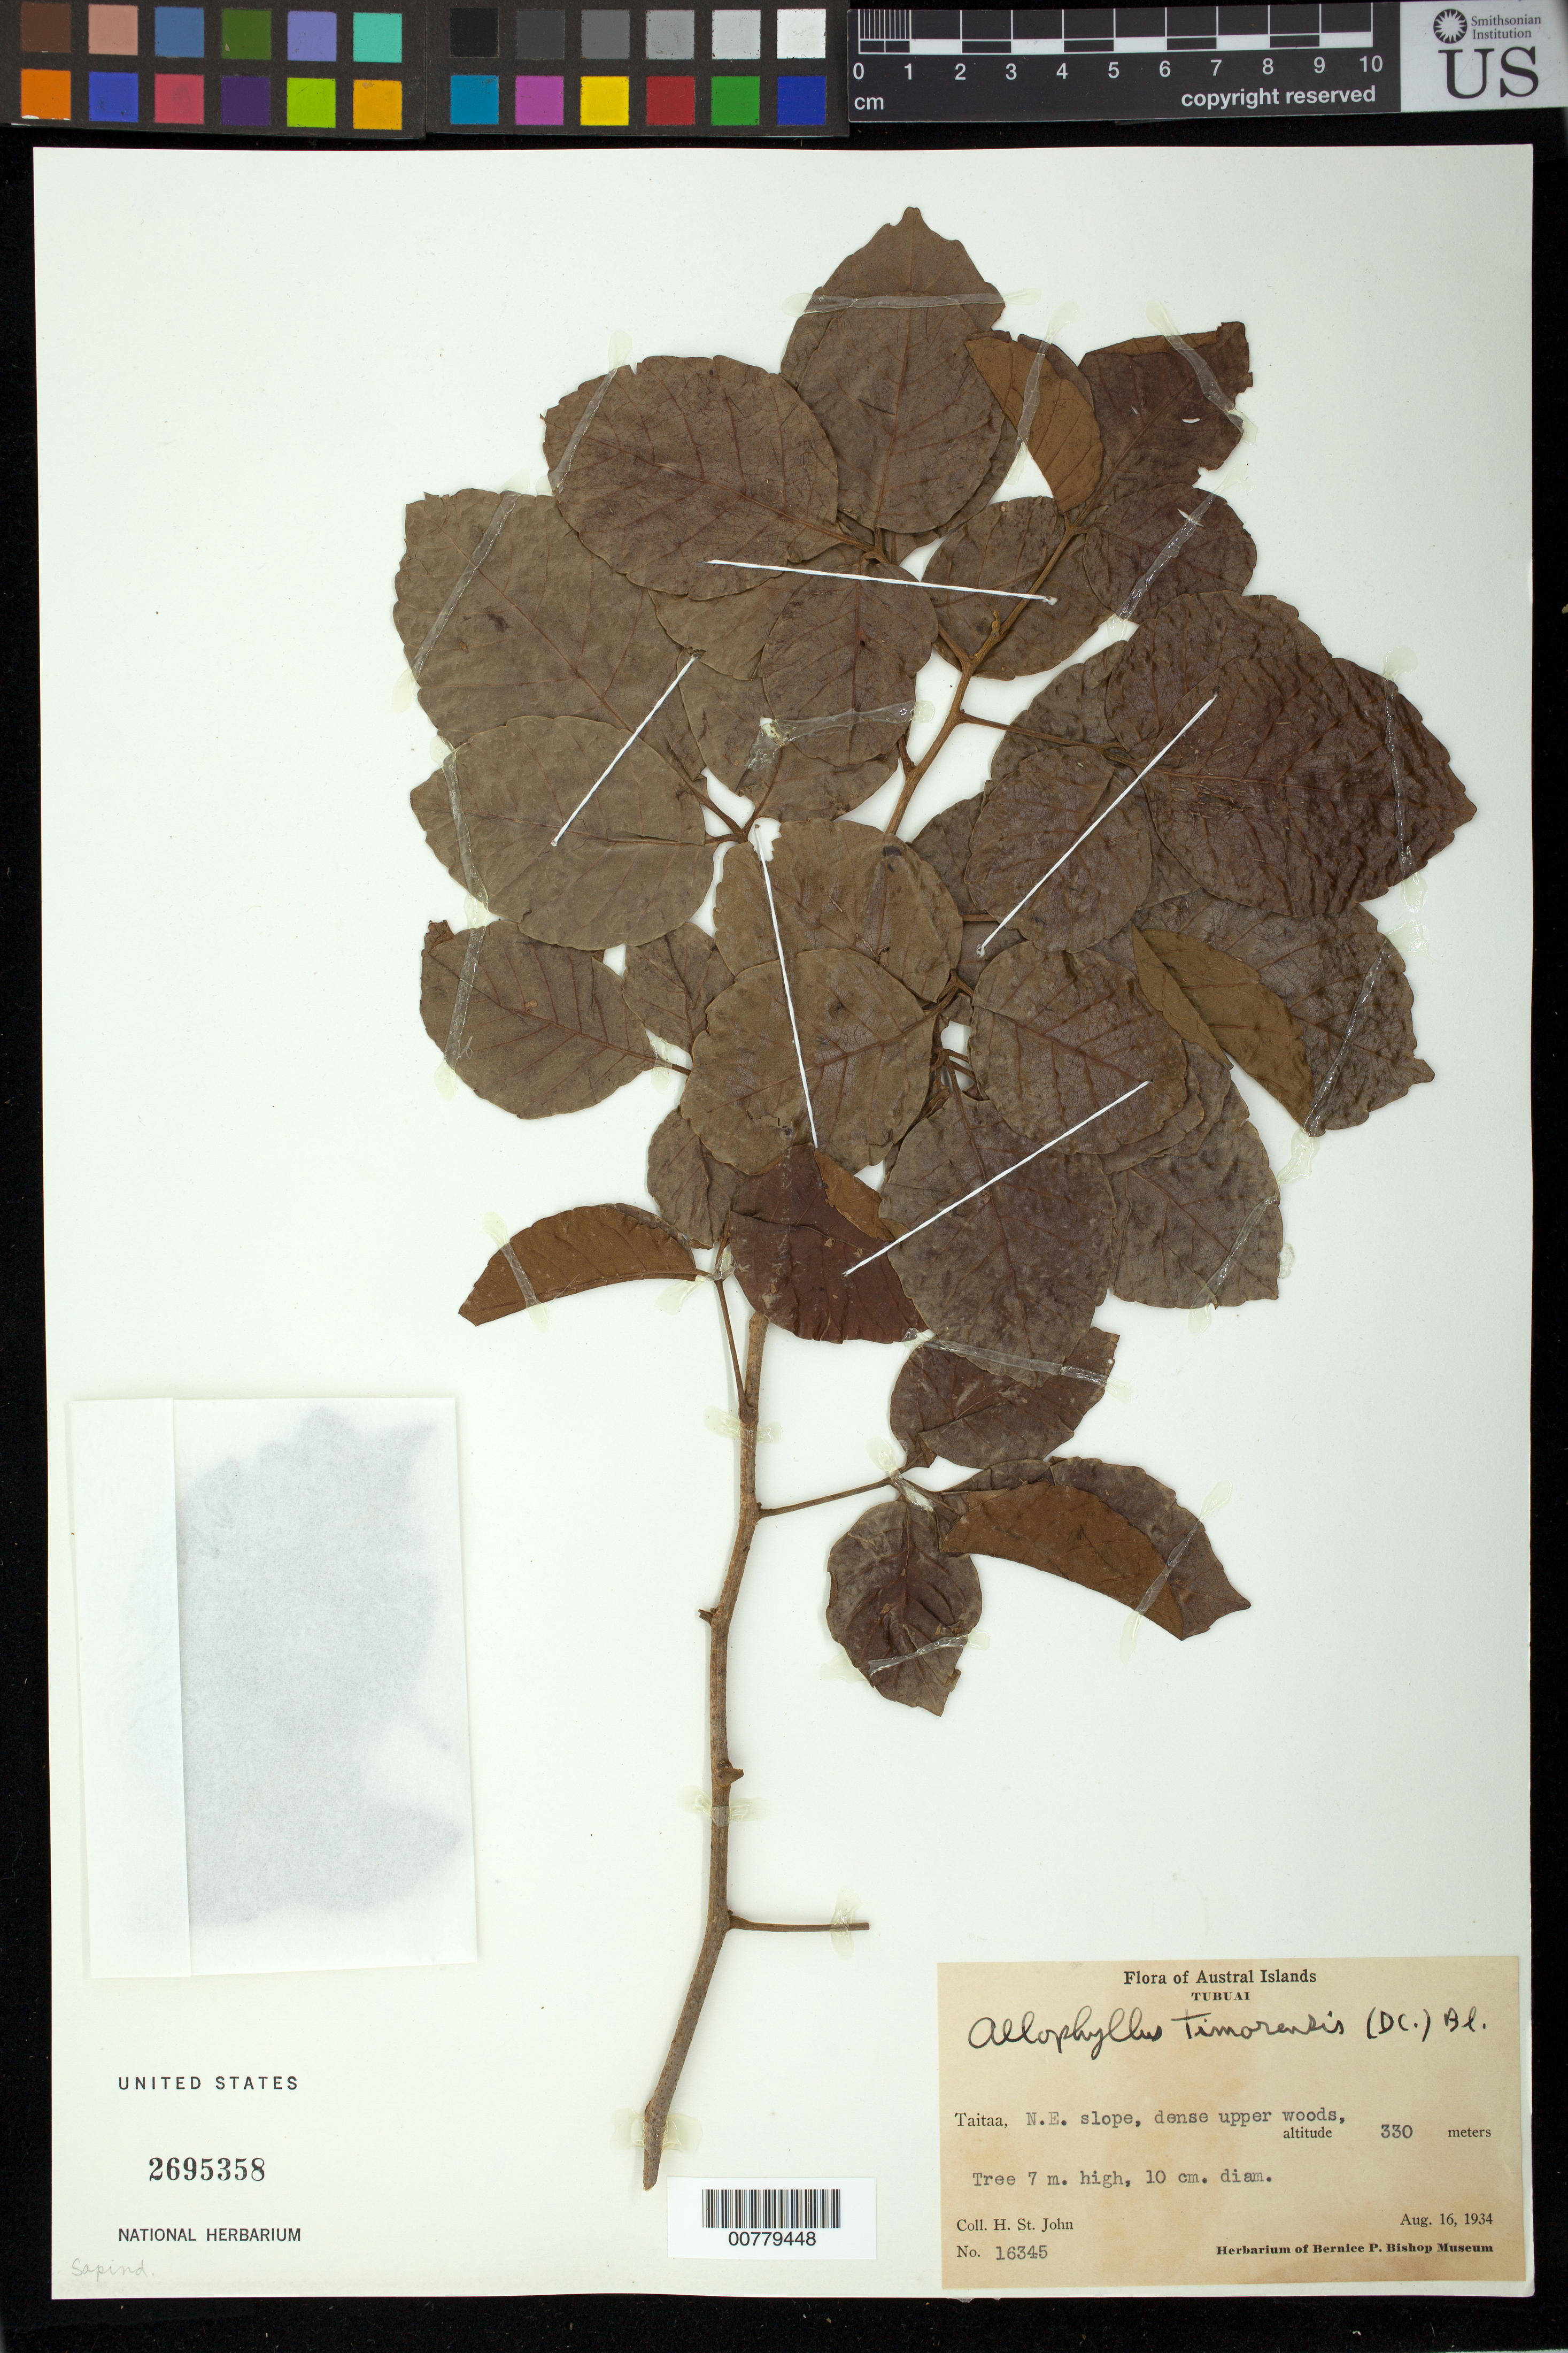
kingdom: Plantae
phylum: Tracheophyta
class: Magnoliopsida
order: Sapindales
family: Sapindaceae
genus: Allophylus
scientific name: Allophylus timorensis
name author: (DC.) Blume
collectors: H. St. John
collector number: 16345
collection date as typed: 16 Aug 1934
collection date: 1934-08-16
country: French Polynesia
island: Tubuai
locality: Taitaa, NE slope.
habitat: Dense upper woods.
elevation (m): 330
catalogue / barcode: US 2695358